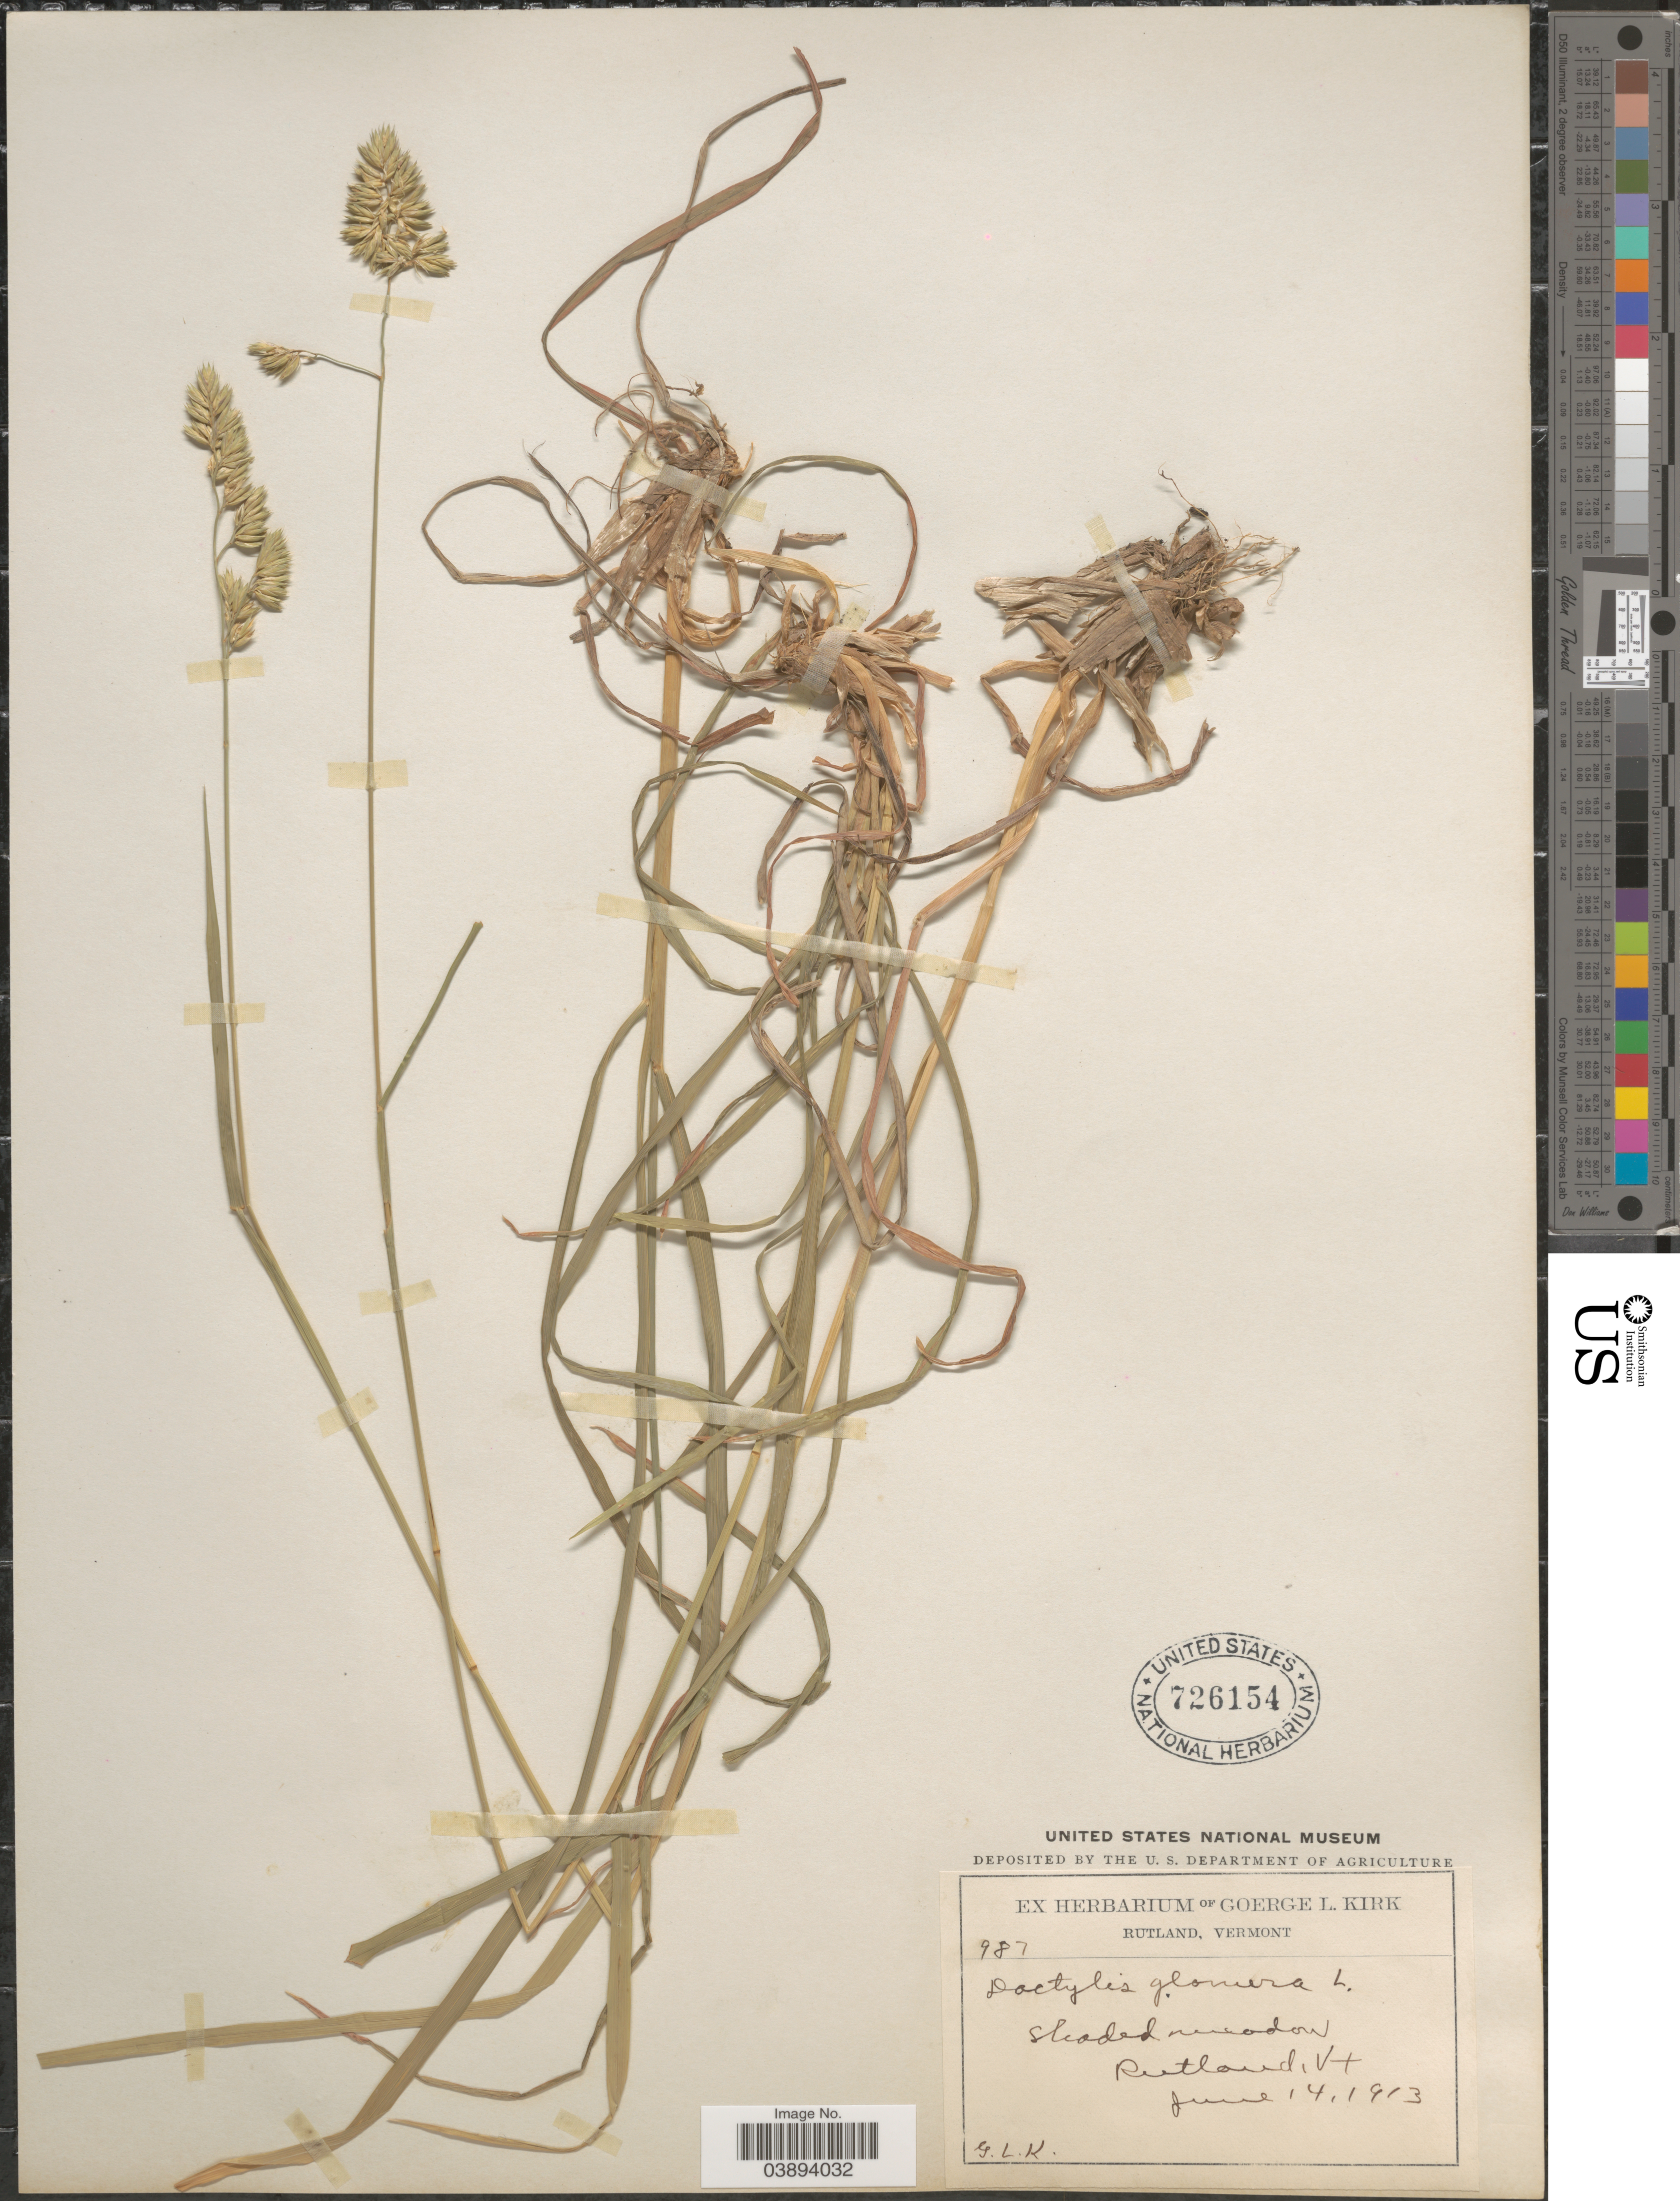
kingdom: Plantae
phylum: Tracheophyta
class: Liliopsida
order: Poales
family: Poaceae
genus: Dactylis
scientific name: Dactylis glomerata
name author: L.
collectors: G. Kirk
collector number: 987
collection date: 1913-06-14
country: United States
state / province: Vermont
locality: Rutland.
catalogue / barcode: US 726154